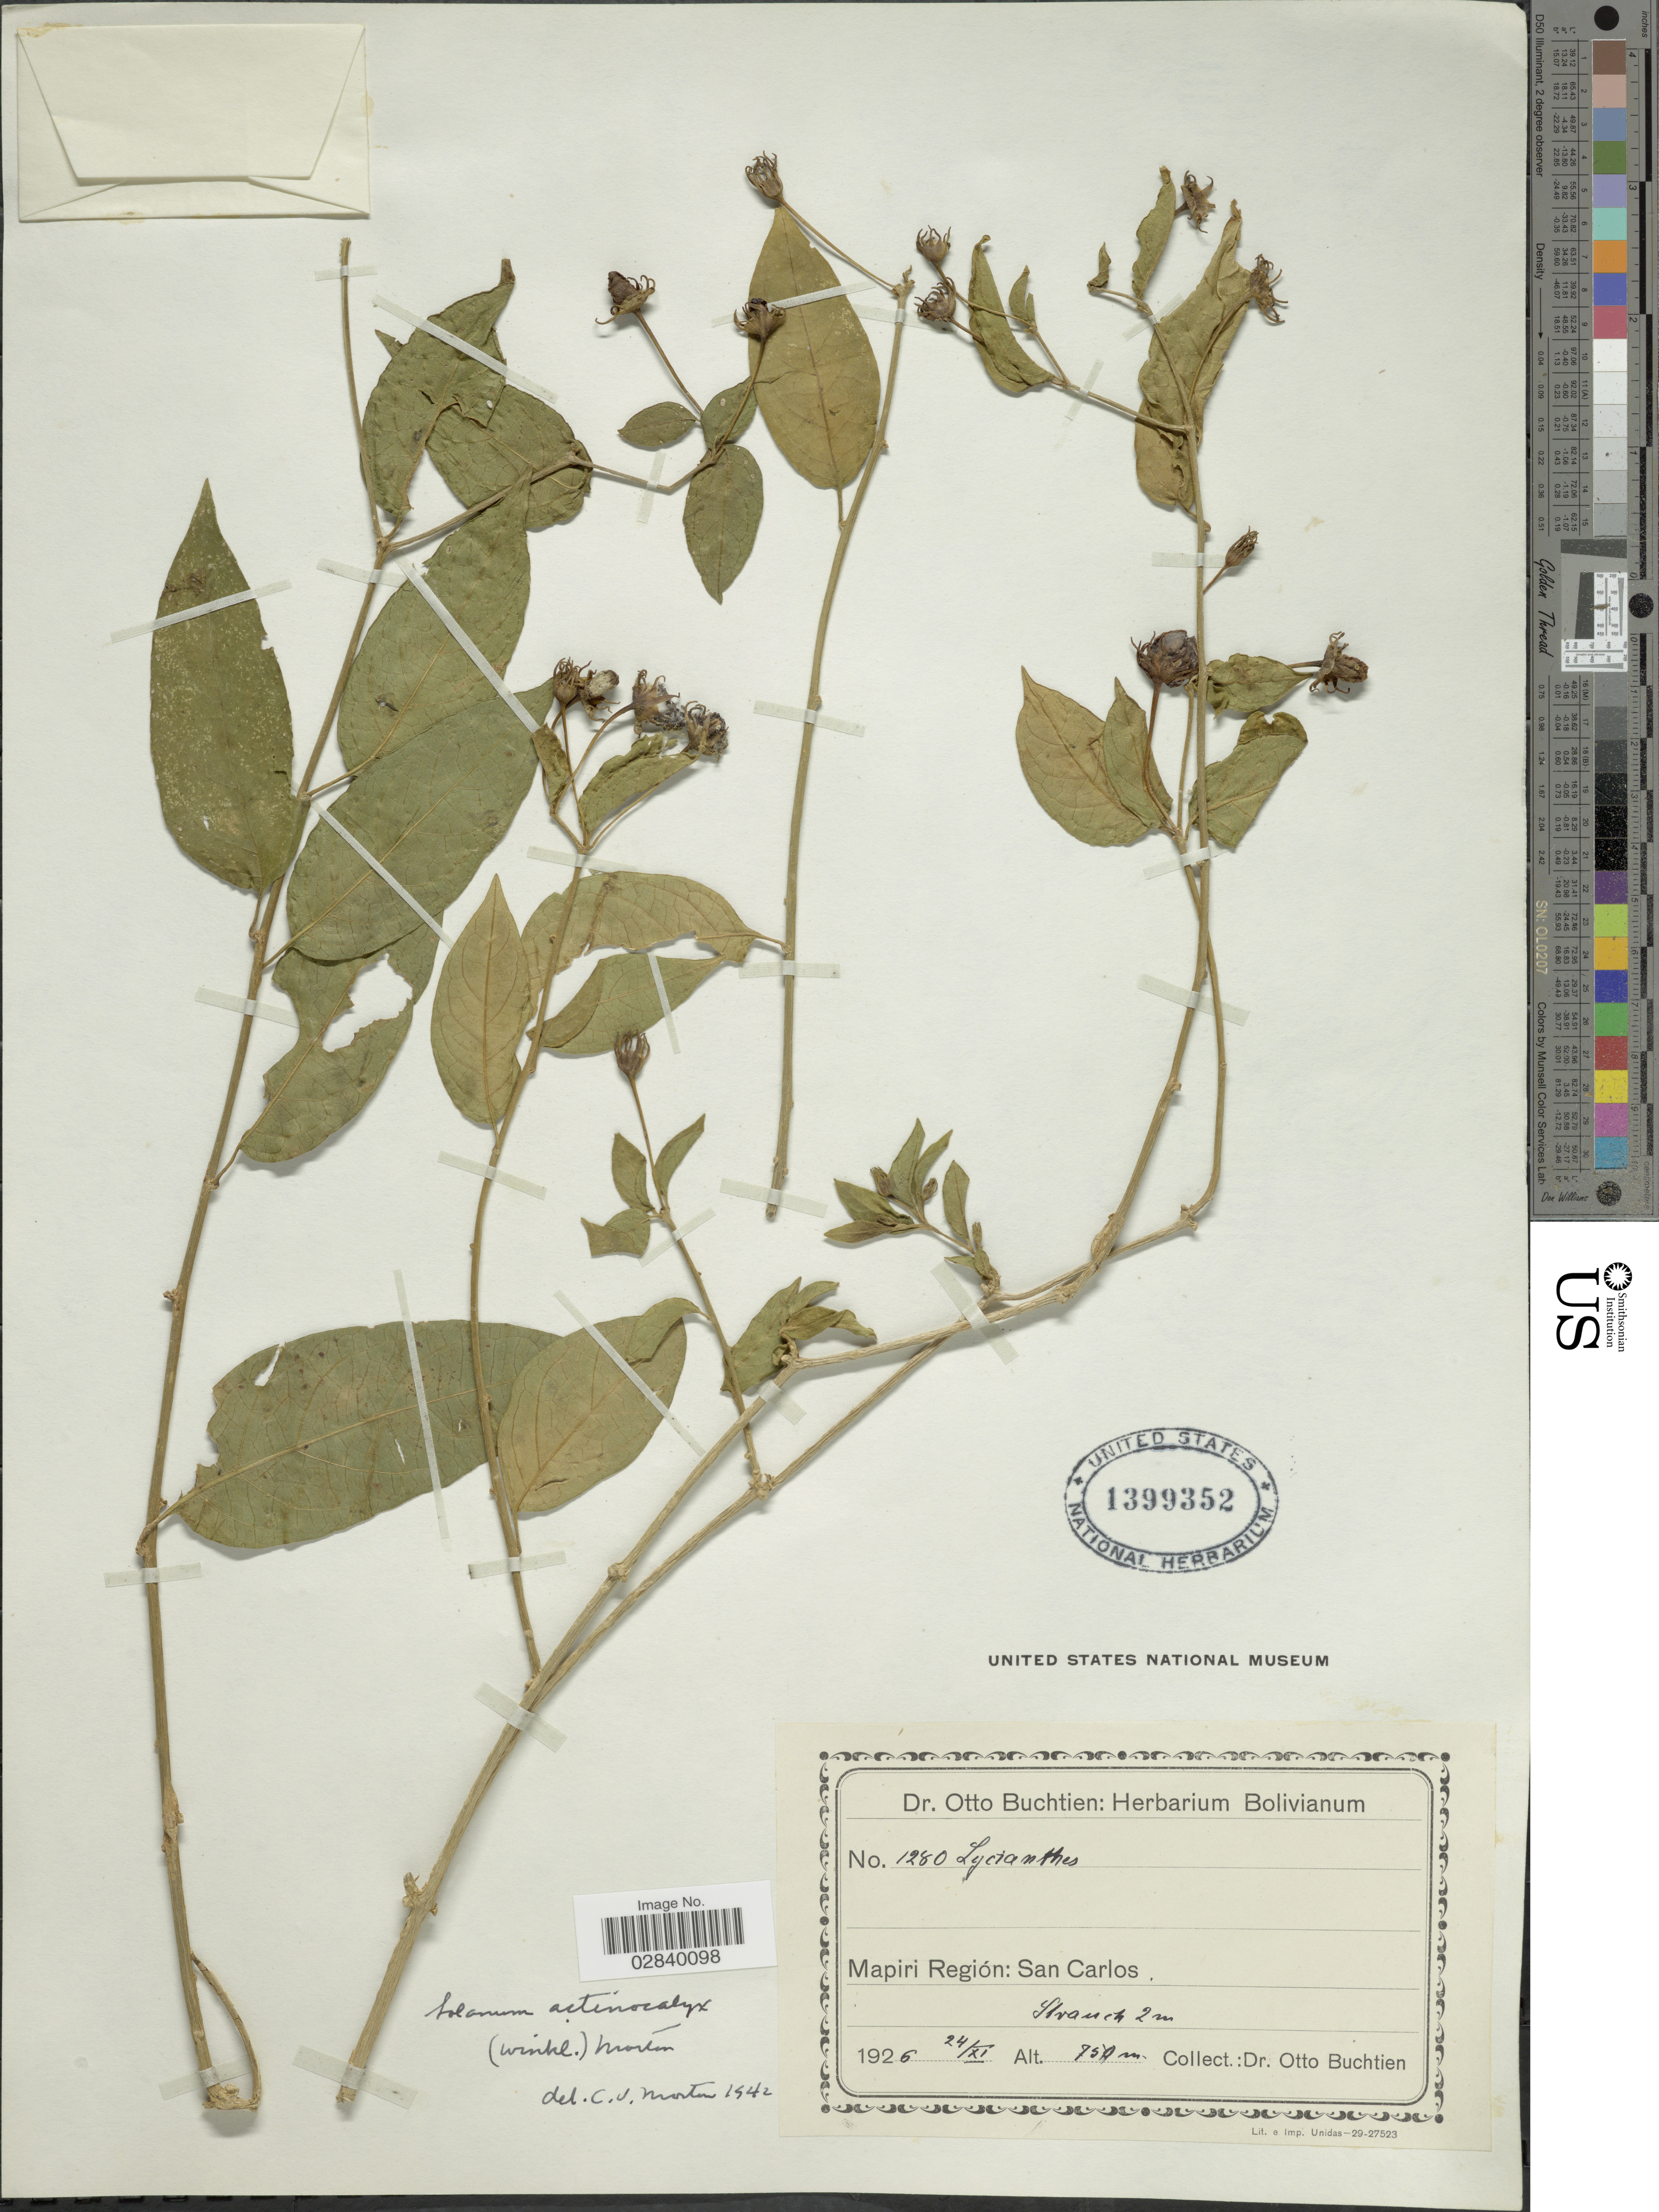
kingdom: Plantae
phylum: Tracheophyta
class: Magnoliopsida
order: Solanales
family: Solanaceae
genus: Lycianthes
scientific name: Lycianthes actinocalyx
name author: (H.J.P. Winkl.) Bitter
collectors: O. Buchtien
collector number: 1280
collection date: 1926-11-24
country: Bolivia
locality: Mapiri Región: San Carlos.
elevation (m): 750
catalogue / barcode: US 1399352